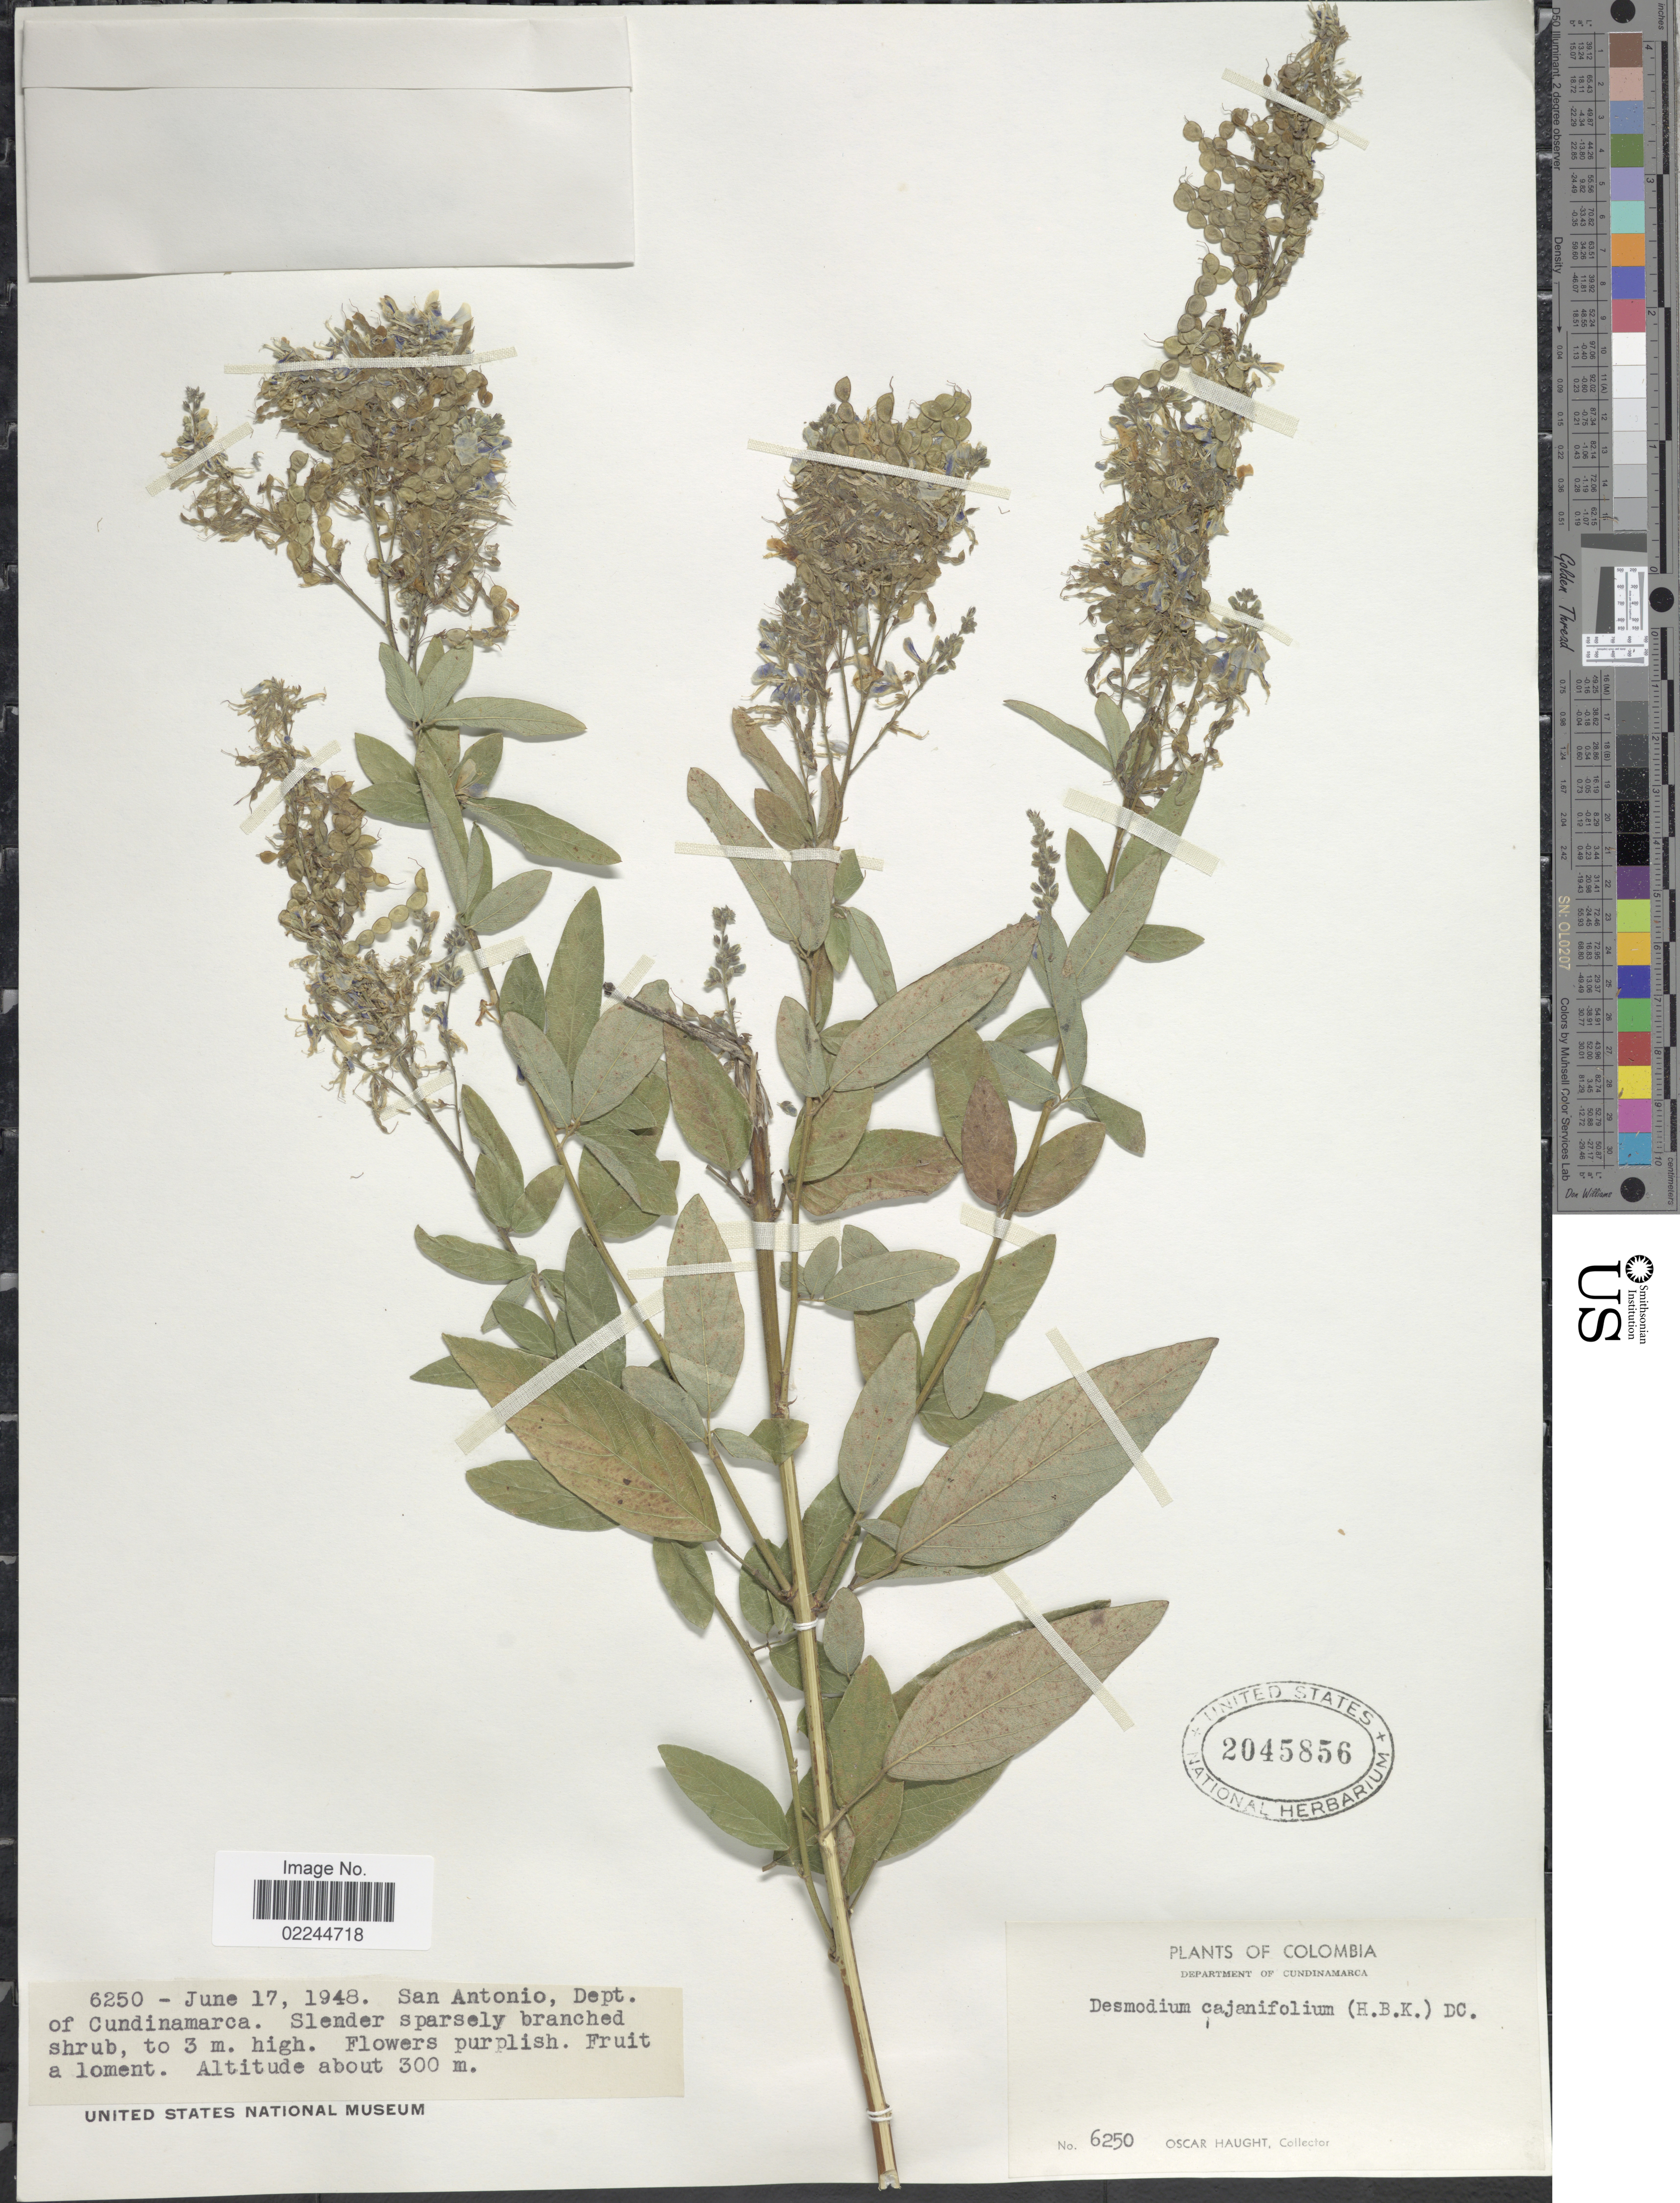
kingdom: Plantae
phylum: Tracheophyta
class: Magnoliopsida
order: Fabales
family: Fabaceae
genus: Desmodium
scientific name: Desmodium cajanifolium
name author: (Kunth) DC.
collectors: O. Haught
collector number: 6250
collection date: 1948-06-17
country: Colombia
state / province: Cundinamarca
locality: San Antonio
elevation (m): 300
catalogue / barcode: US 2045856